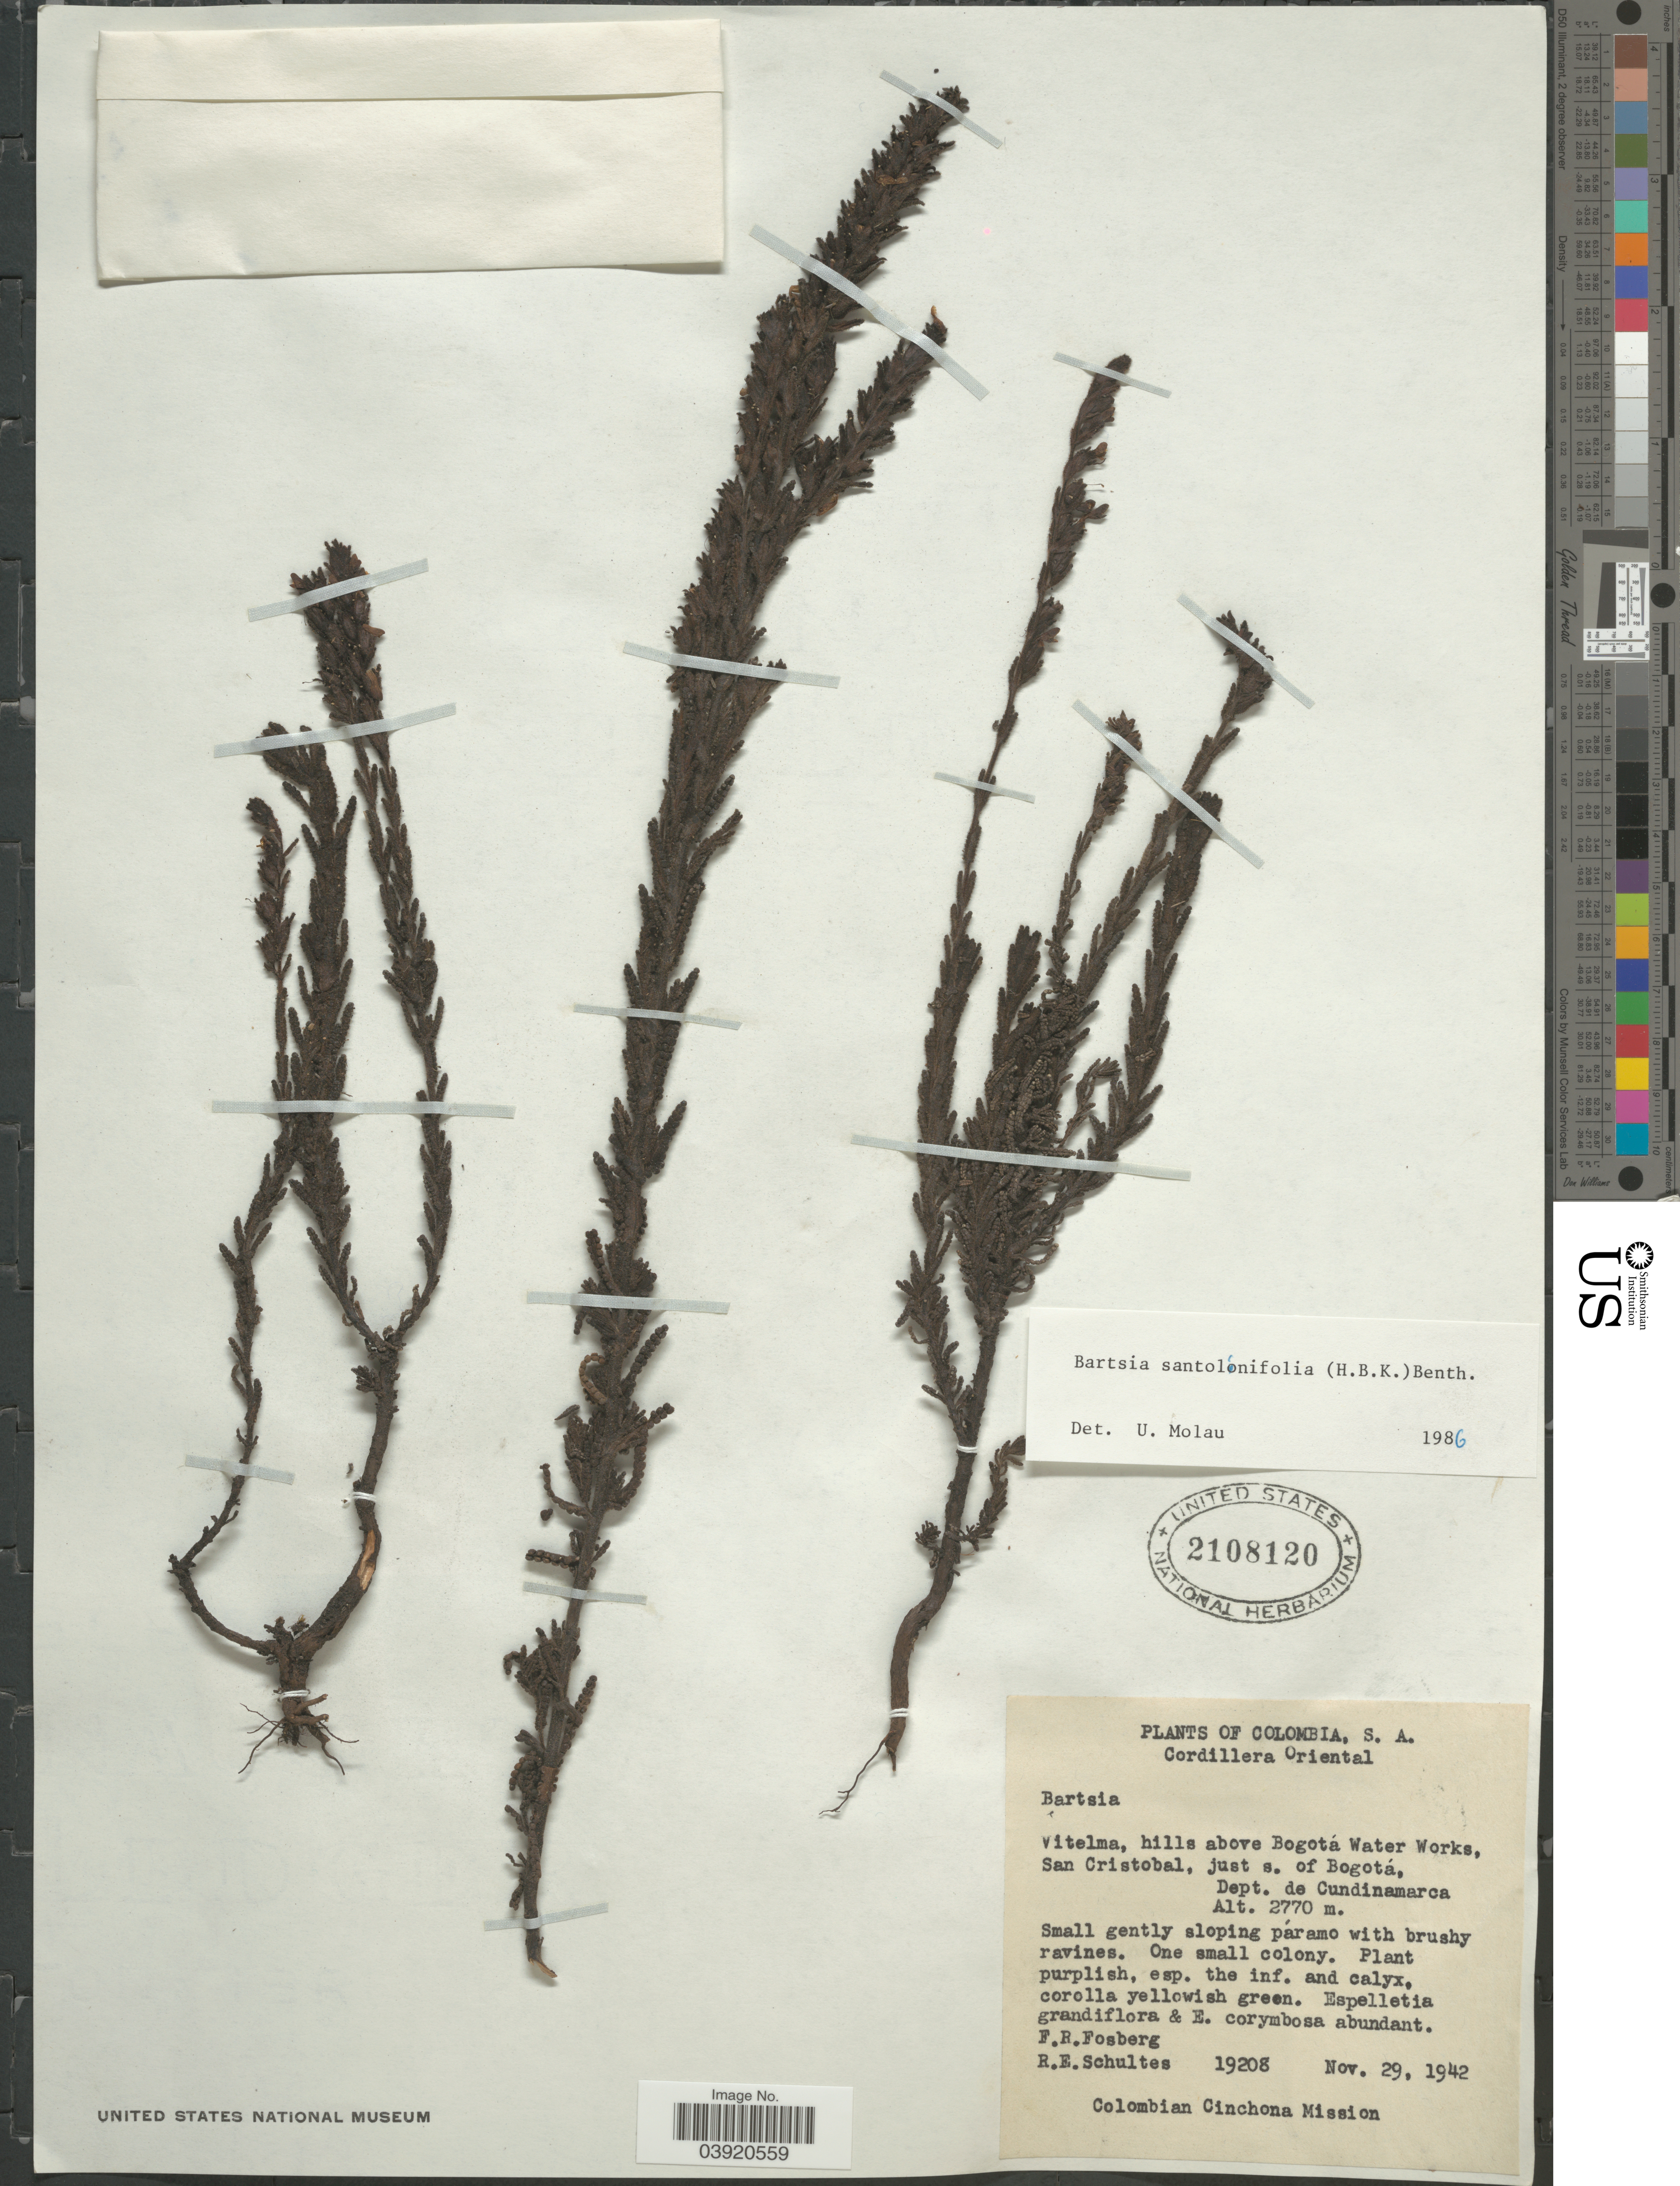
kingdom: Plantae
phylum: Tracheophyta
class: Magnoliopsida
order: Lamiales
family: Orobanchaceae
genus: Bartsia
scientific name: Bartsia santolinifolia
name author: (Kunth) Benth.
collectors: F. R. Fosberg & R. E. Schultes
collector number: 19208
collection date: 1942-11-29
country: Colombia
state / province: Cundinamarca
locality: Cordillera Oriental. Vitelma, hills above Bogotá Water Works, San Cristobal, just s. of Bogotá, Dept. de Cundinamarca.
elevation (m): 2770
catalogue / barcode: US 2108120